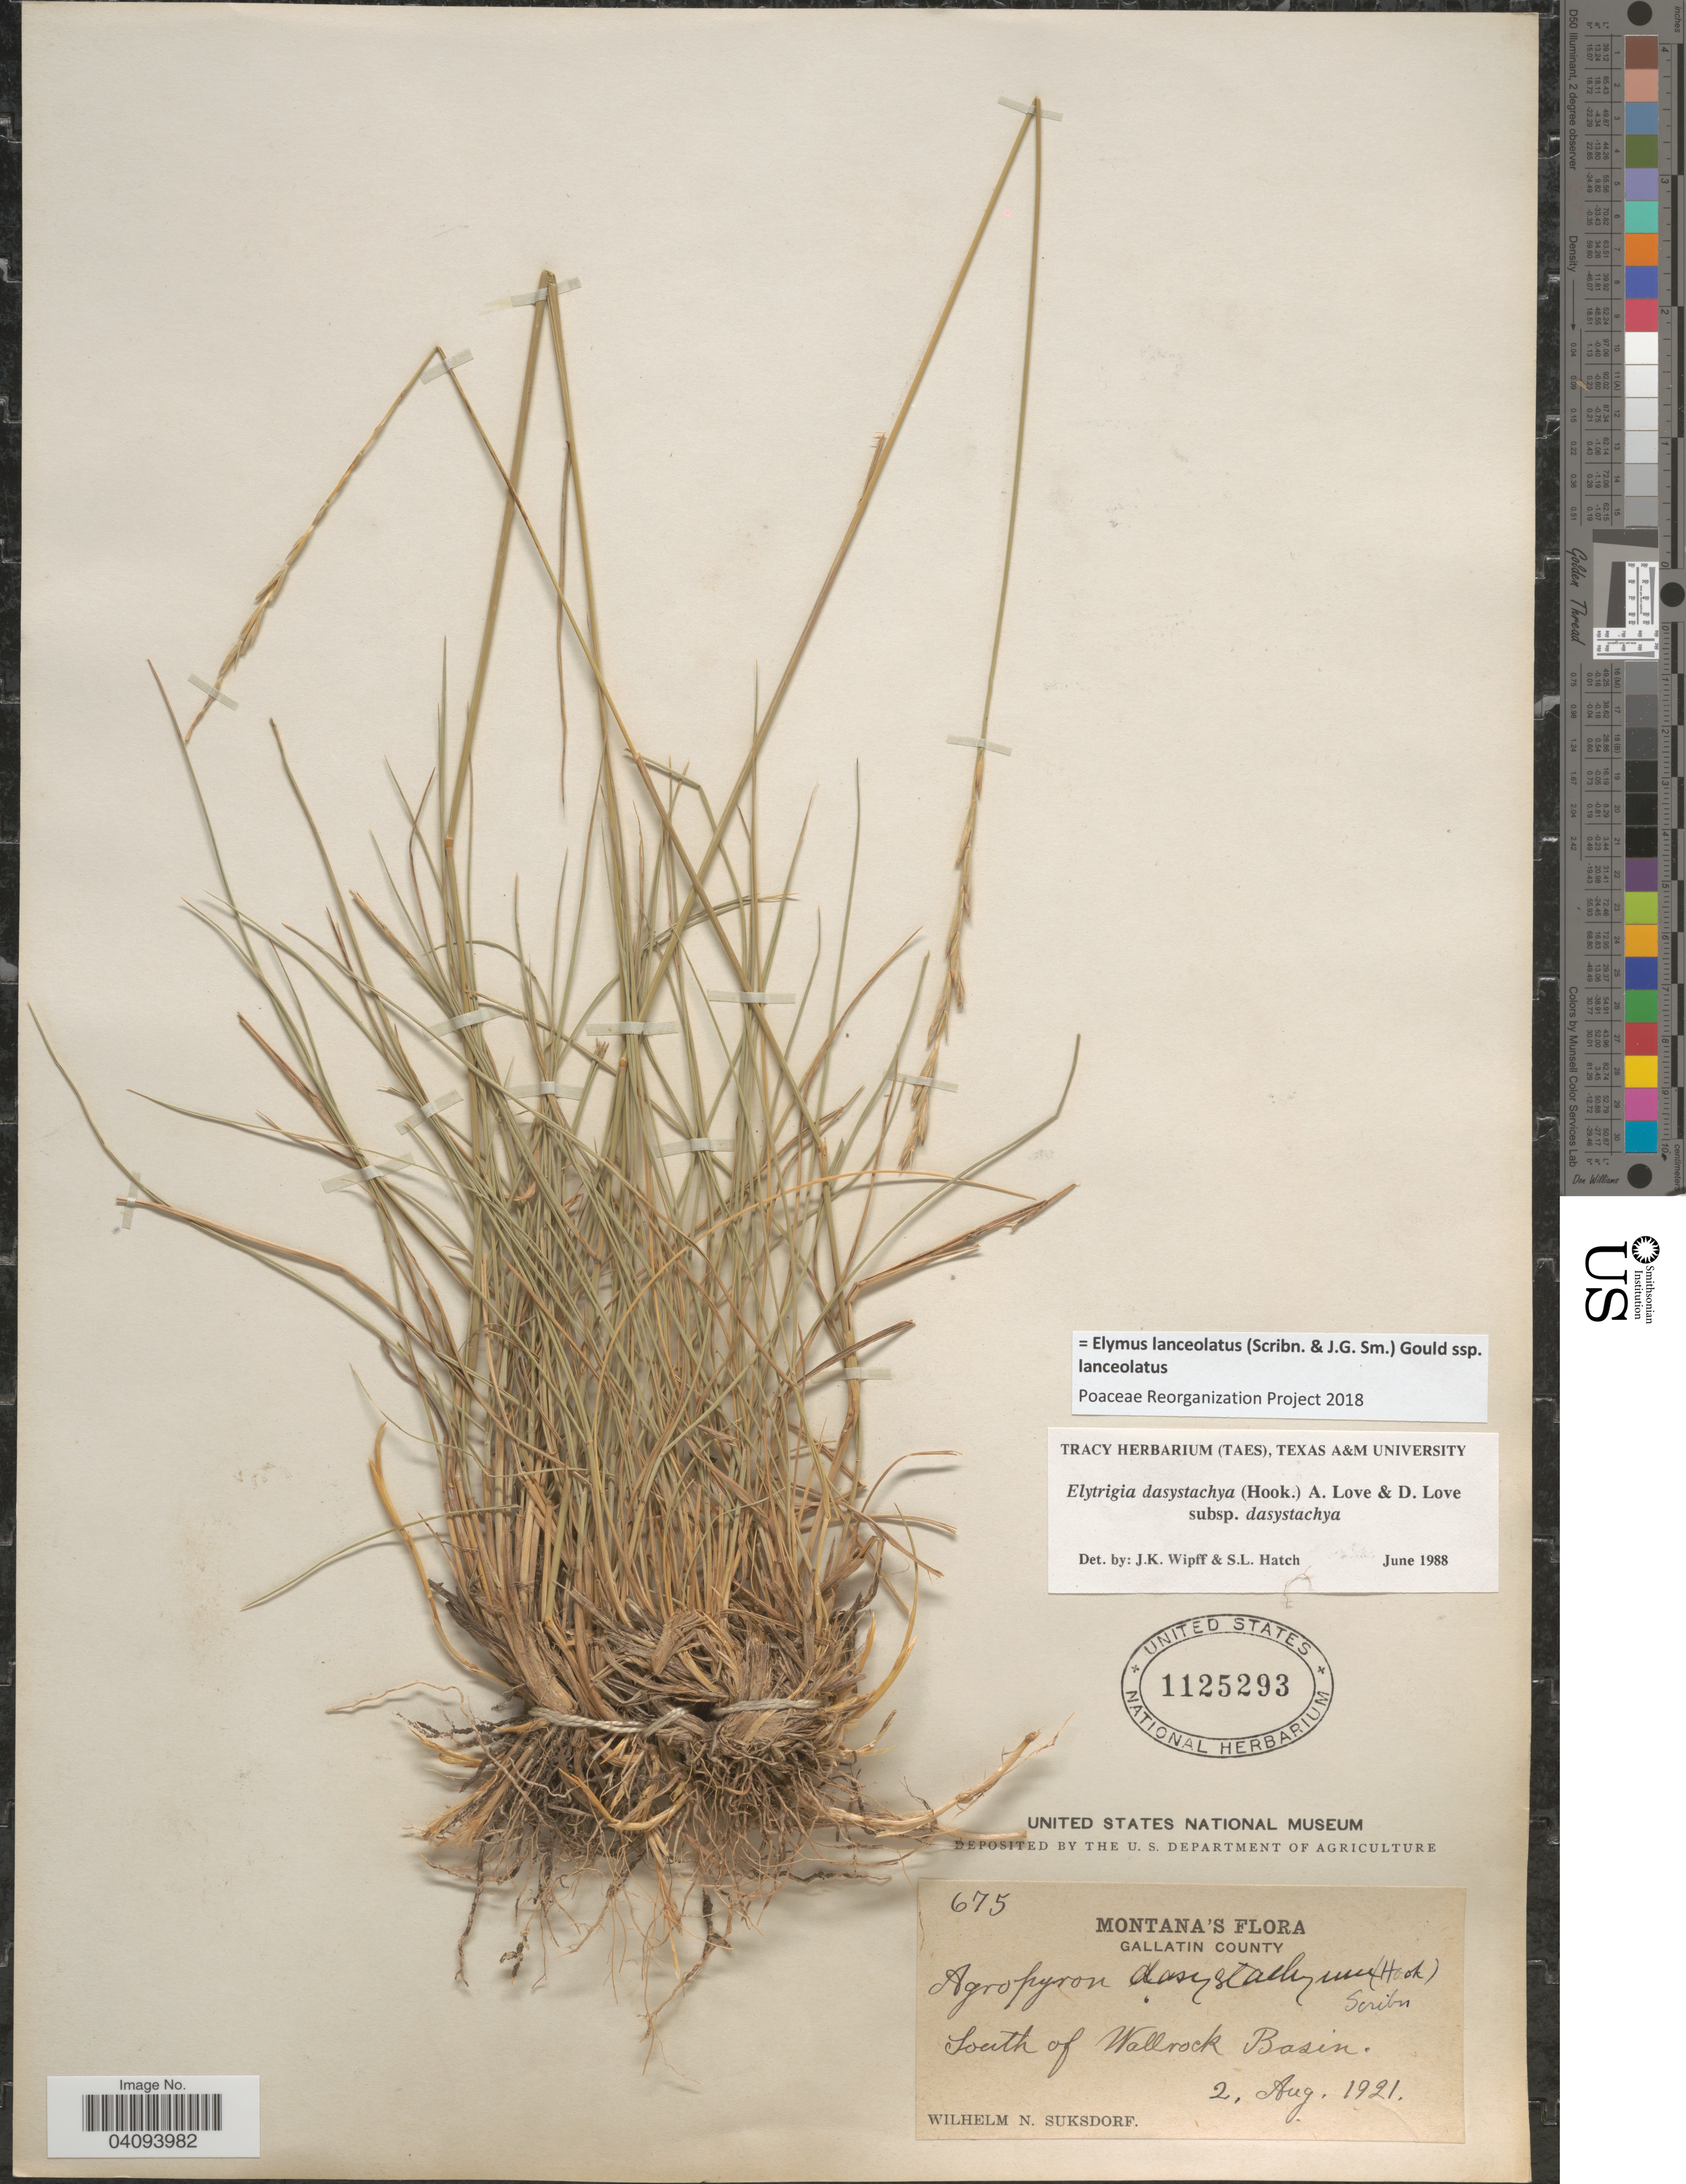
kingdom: Plantae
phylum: Tracheophyta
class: Liliopsida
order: Poales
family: Poaceae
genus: Elymus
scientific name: Elymus lanceolatus subsp. lanceolatus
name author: (Scribn. & J.G. Sm.) Gould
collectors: W. N. Suksdorf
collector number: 675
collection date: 1921-08-02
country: United States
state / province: Montana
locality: Gallatin County. South of Wallrock Basin.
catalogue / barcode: US 1125293